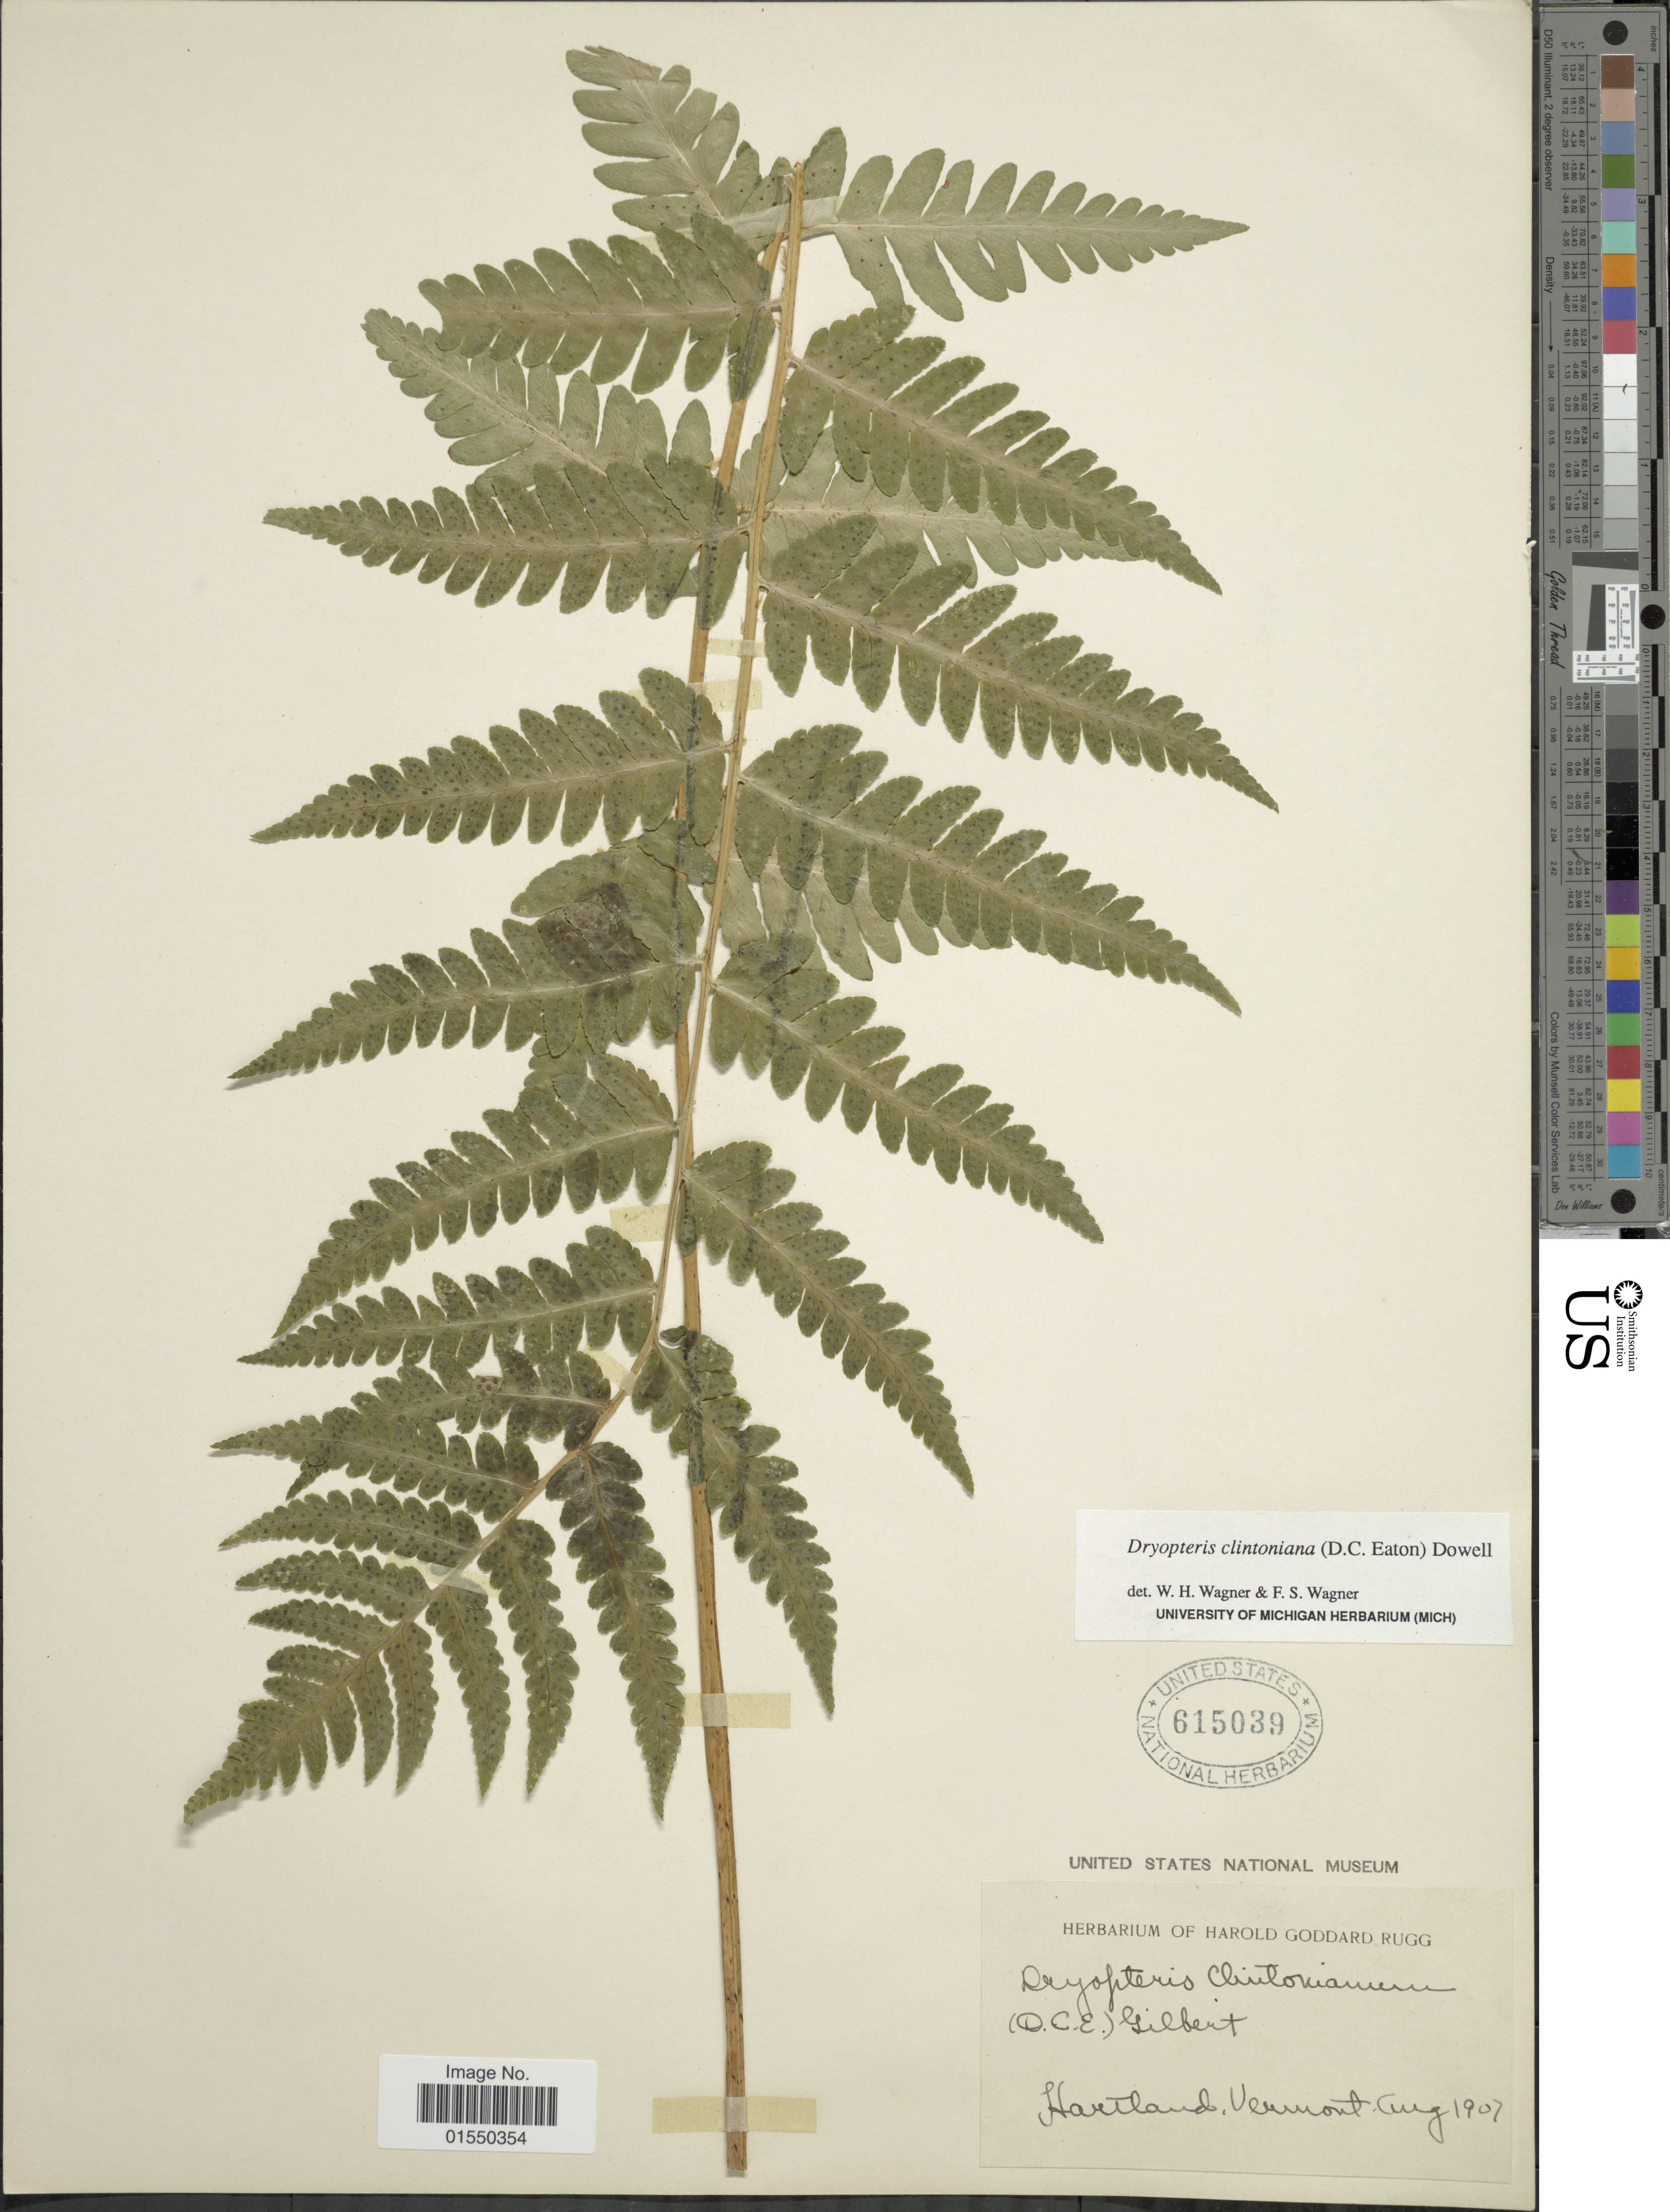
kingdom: Plantae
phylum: Tracheophyta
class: Polypodiopsida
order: Polypodiales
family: Dryopteridaceae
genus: Dryopteris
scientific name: Dryopteris clintoniana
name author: (D.C. Eaton) Dowell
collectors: ex herb. Harold Goddard Rugg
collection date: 1907-08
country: United States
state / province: Vermont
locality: Hartland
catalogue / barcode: US 615039